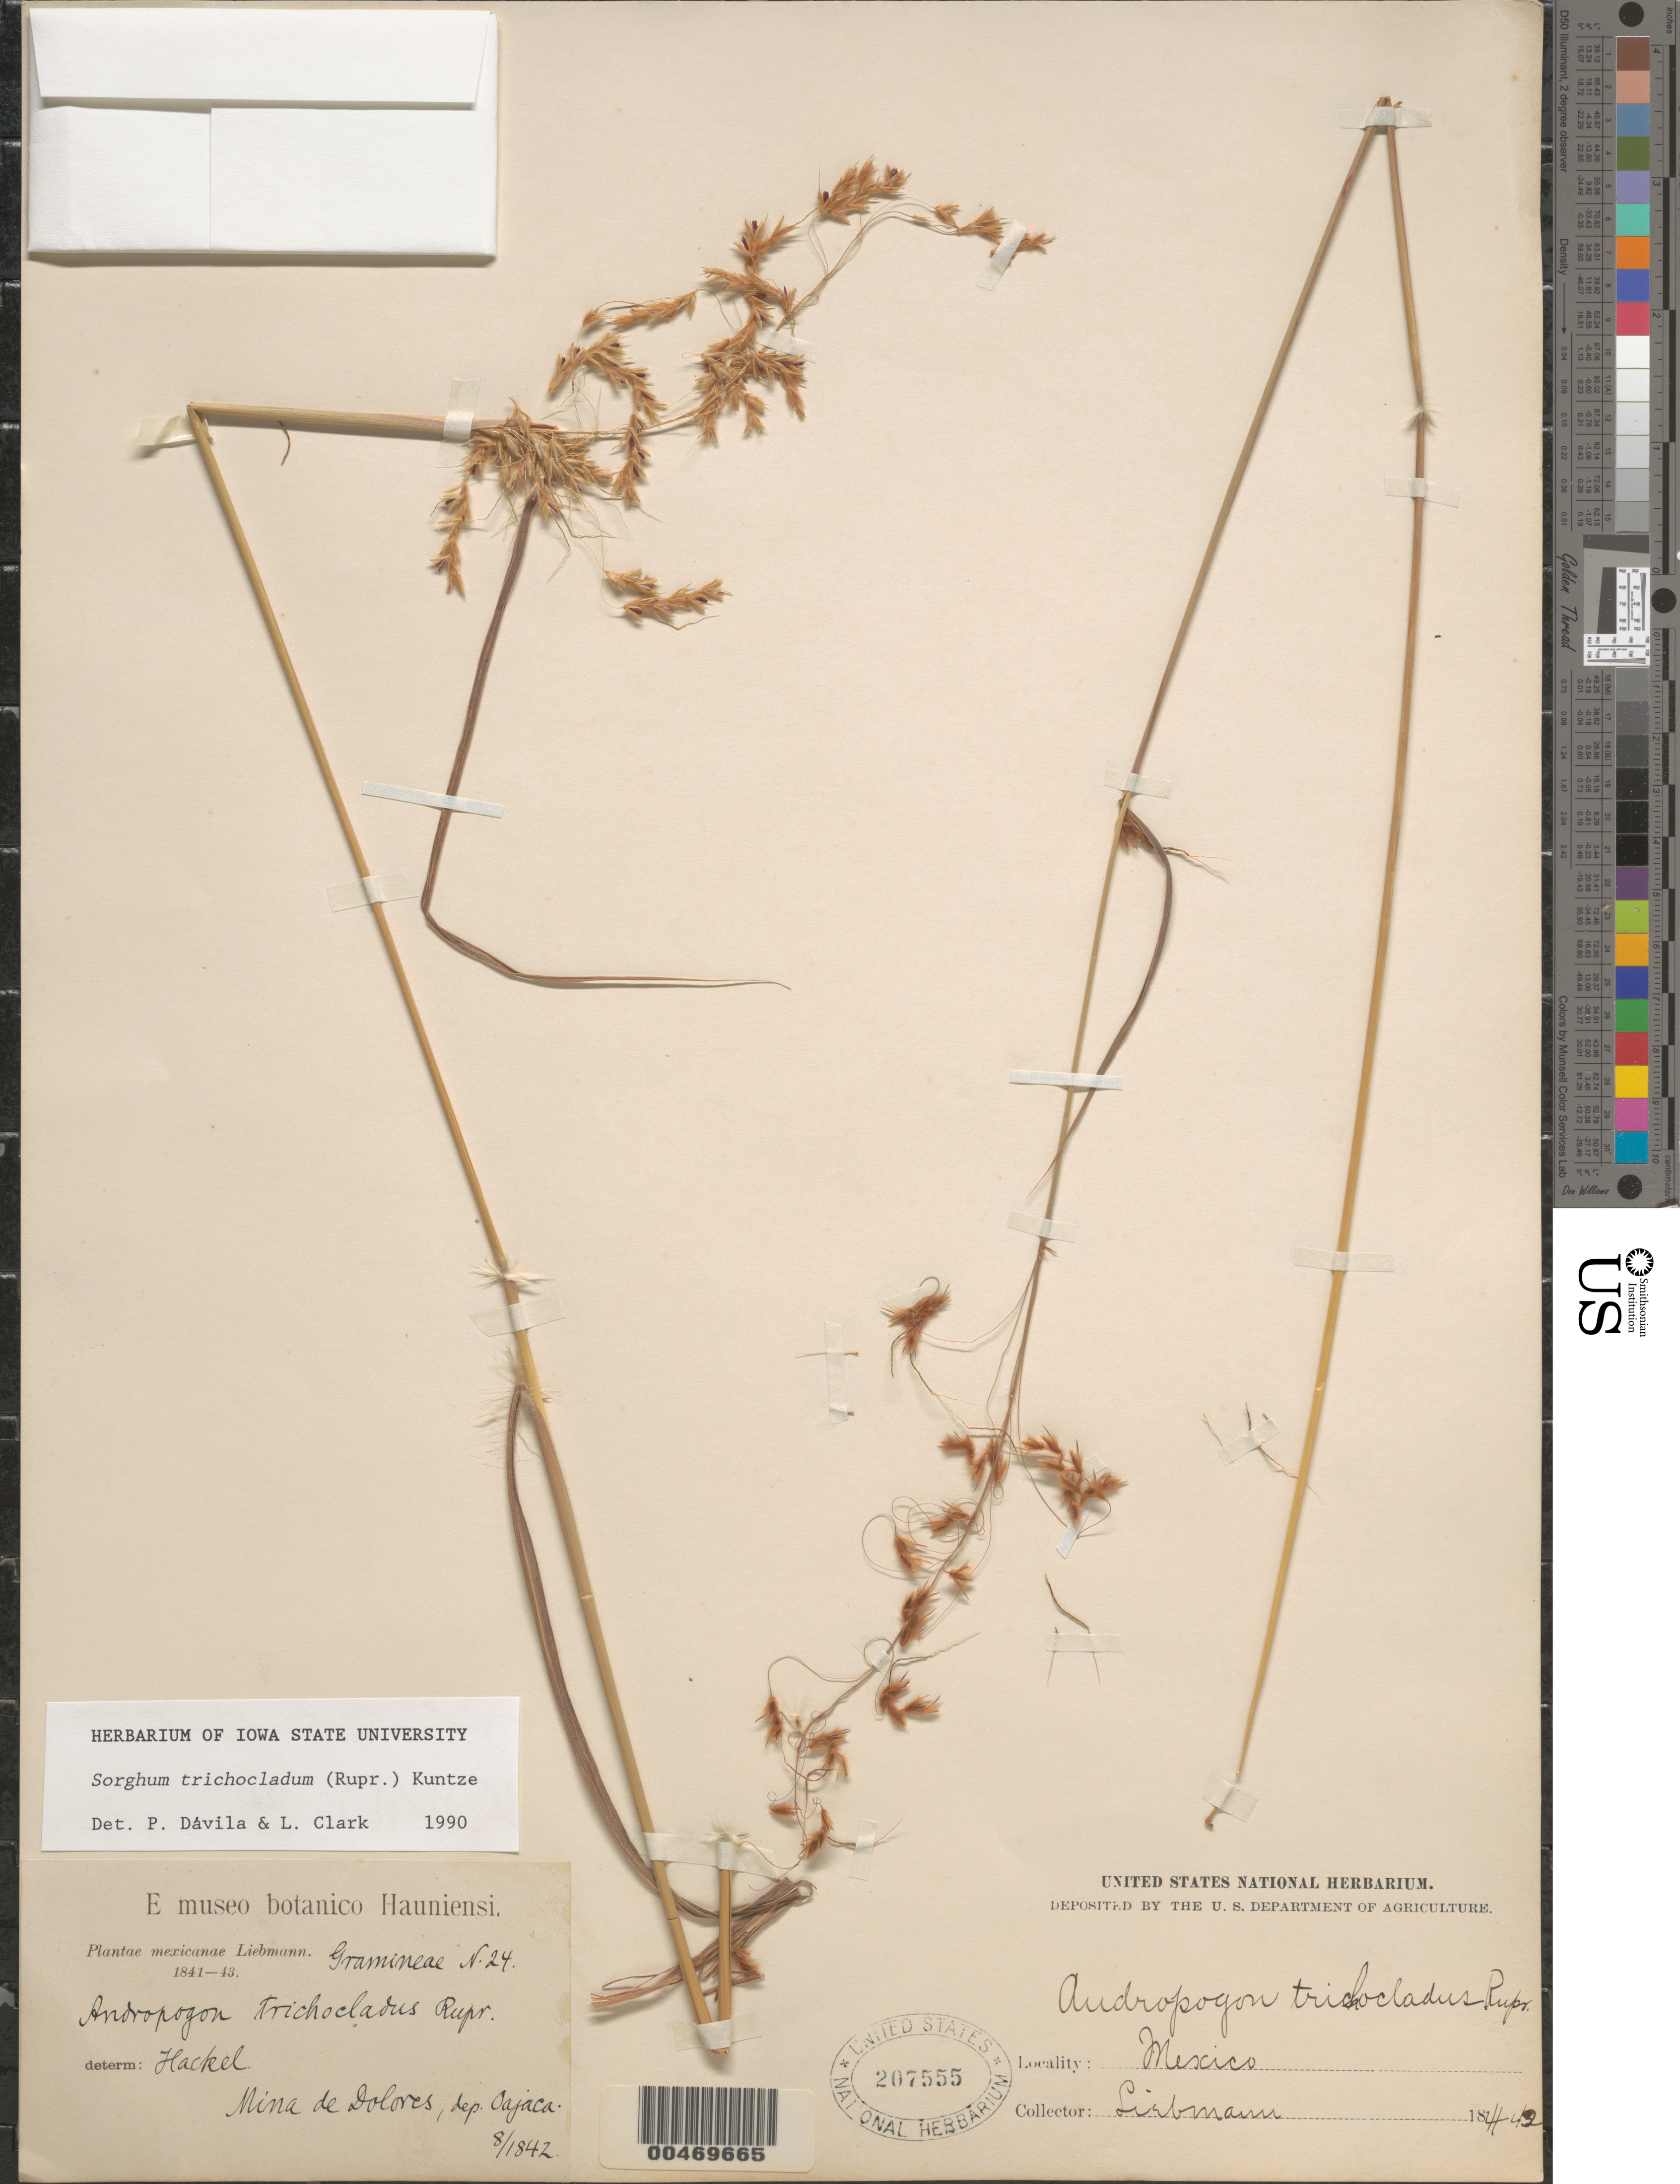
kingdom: Plantae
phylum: Tracheophyta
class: Liliopsida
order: Poales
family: Poaceae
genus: Sorghum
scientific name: Sorghum trichocladum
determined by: Dávila, P. D.; Clark, L. G.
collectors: F. M. Liebmann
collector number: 24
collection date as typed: Aug 1842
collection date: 1842-08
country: Mexico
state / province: Oaxaca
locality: Mina de Dolores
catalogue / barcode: US 207555